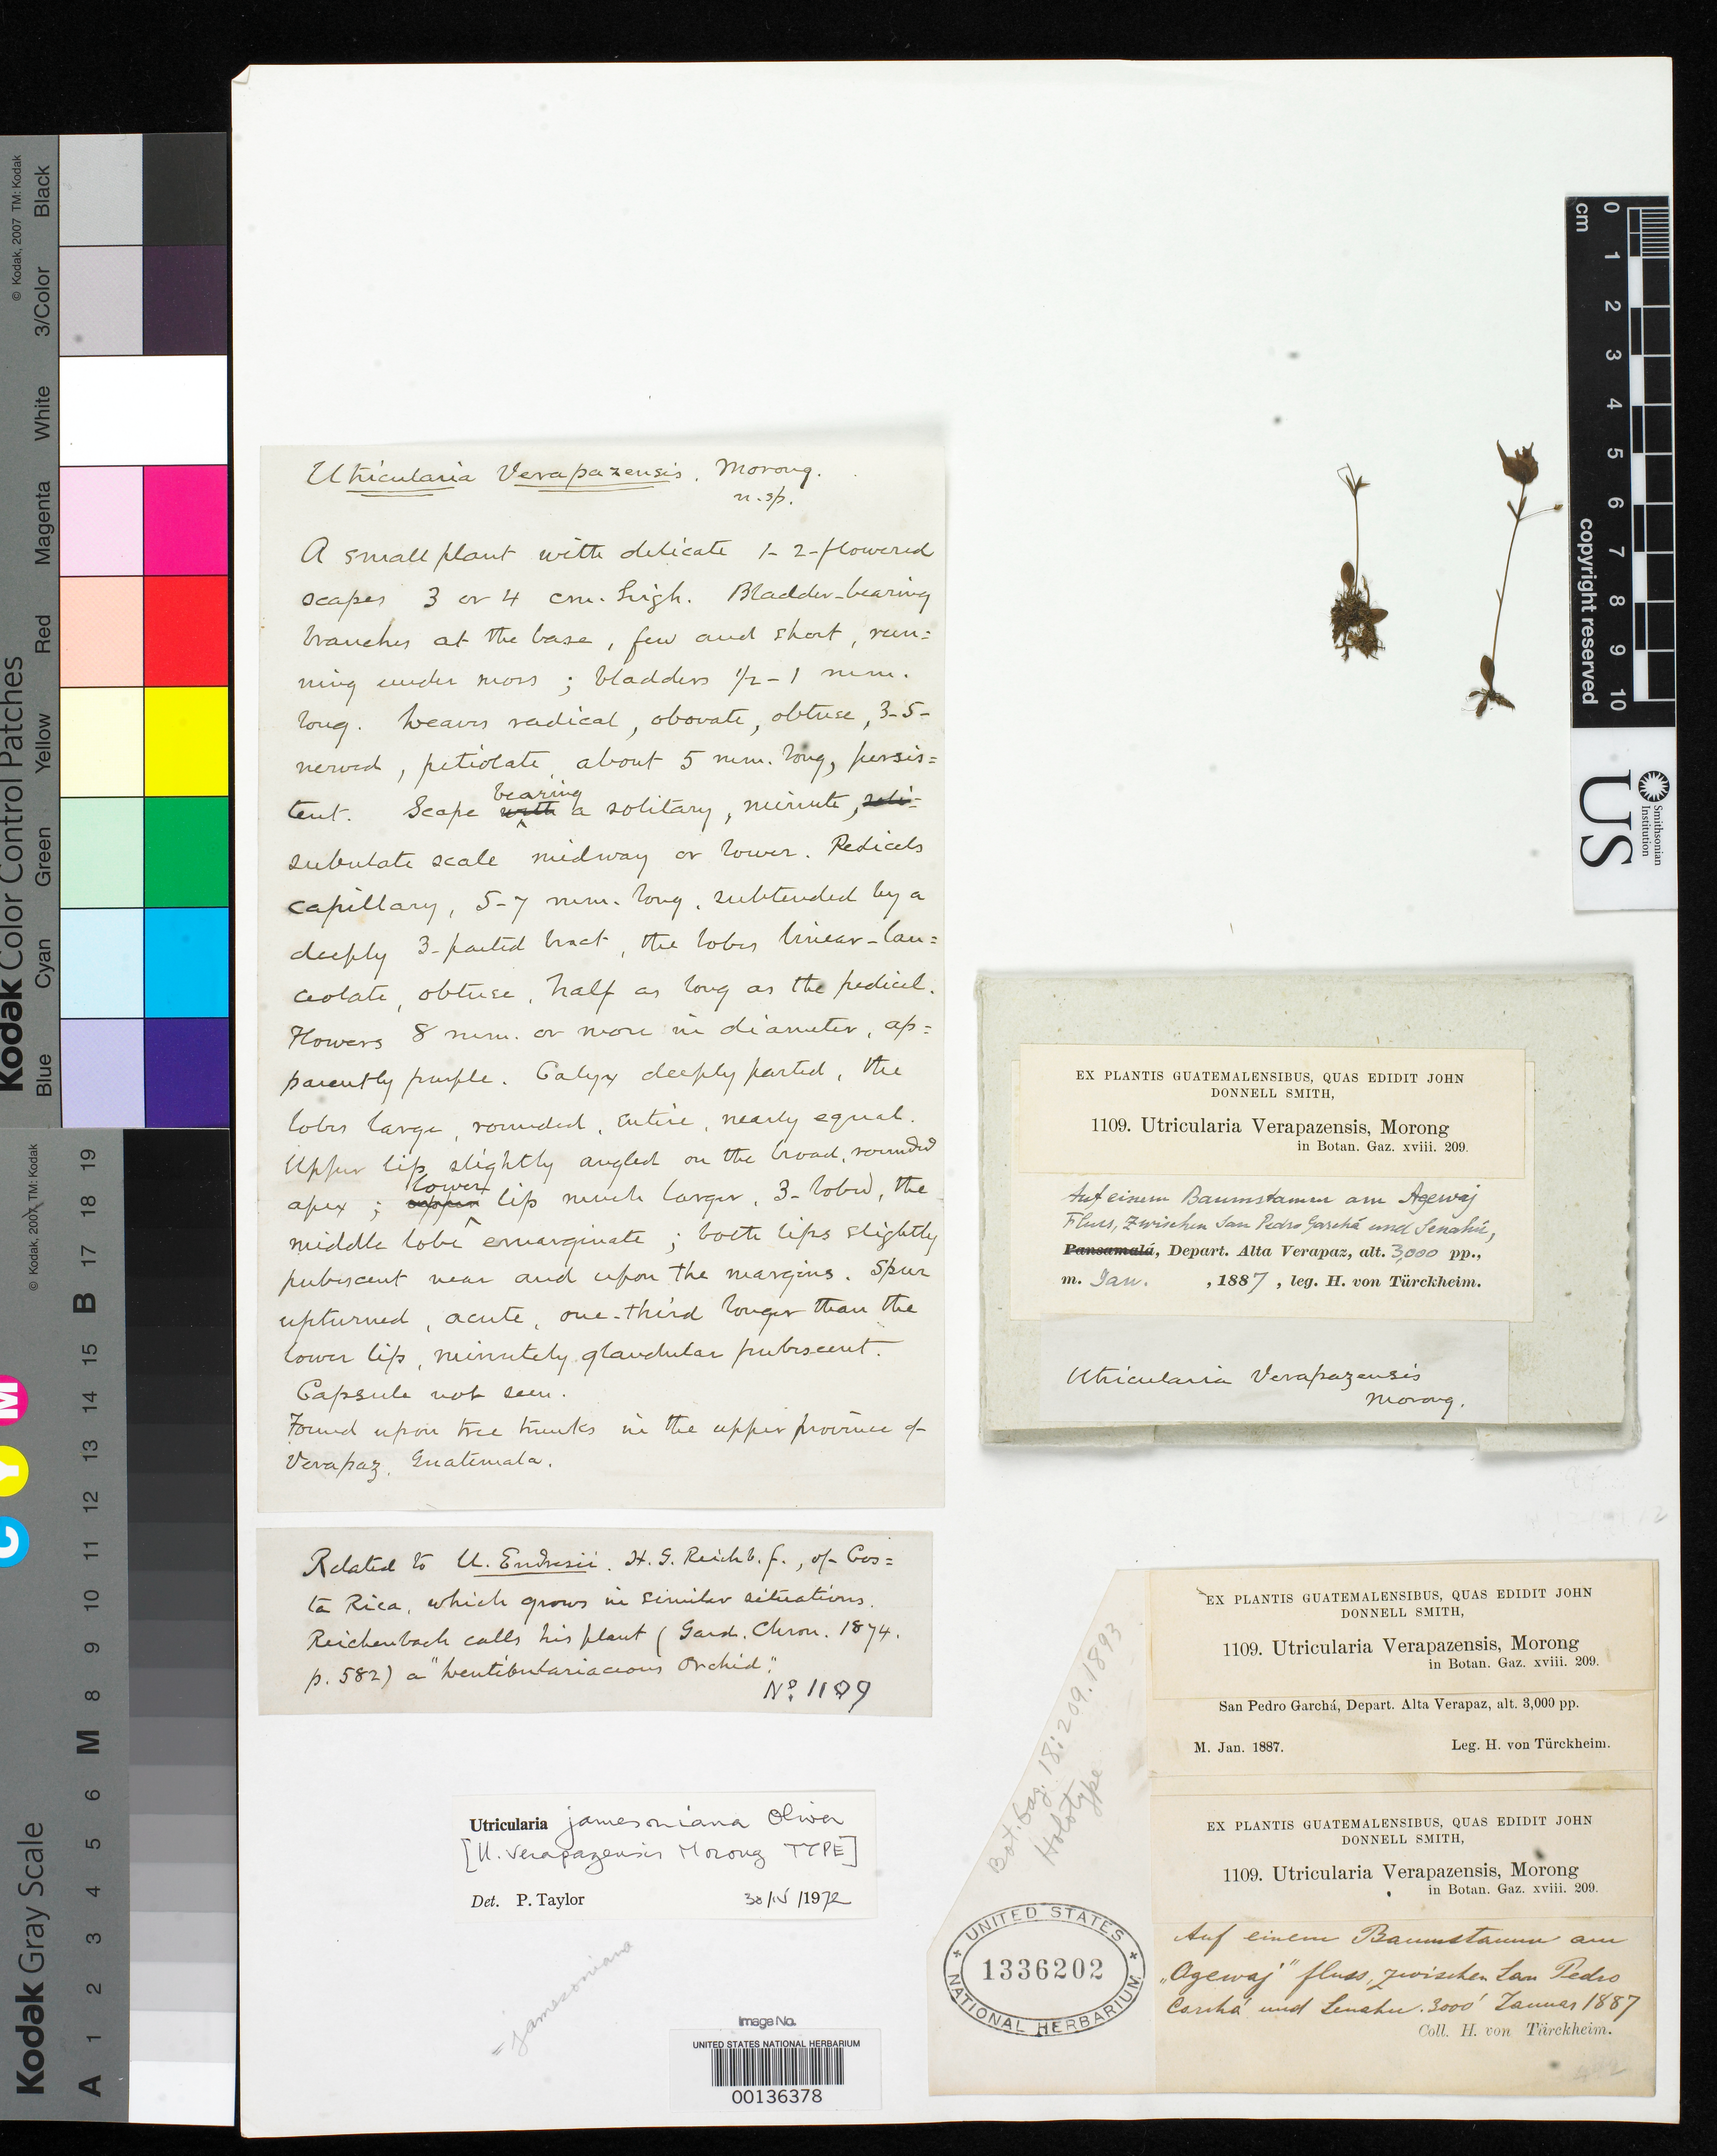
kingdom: Plantae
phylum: Tracheophyta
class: Magnoliopsida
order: Lamiales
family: Lentibulariaceae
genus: Utricularia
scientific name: Utricularia verapazensis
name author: Morong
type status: Holotype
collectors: H. von Türckheim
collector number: J.D.S. 1109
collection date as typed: Jan 1897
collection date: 1897-01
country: Guatemala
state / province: Alta Verapaz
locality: San Pedro Carcha.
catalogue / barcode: US 1336202